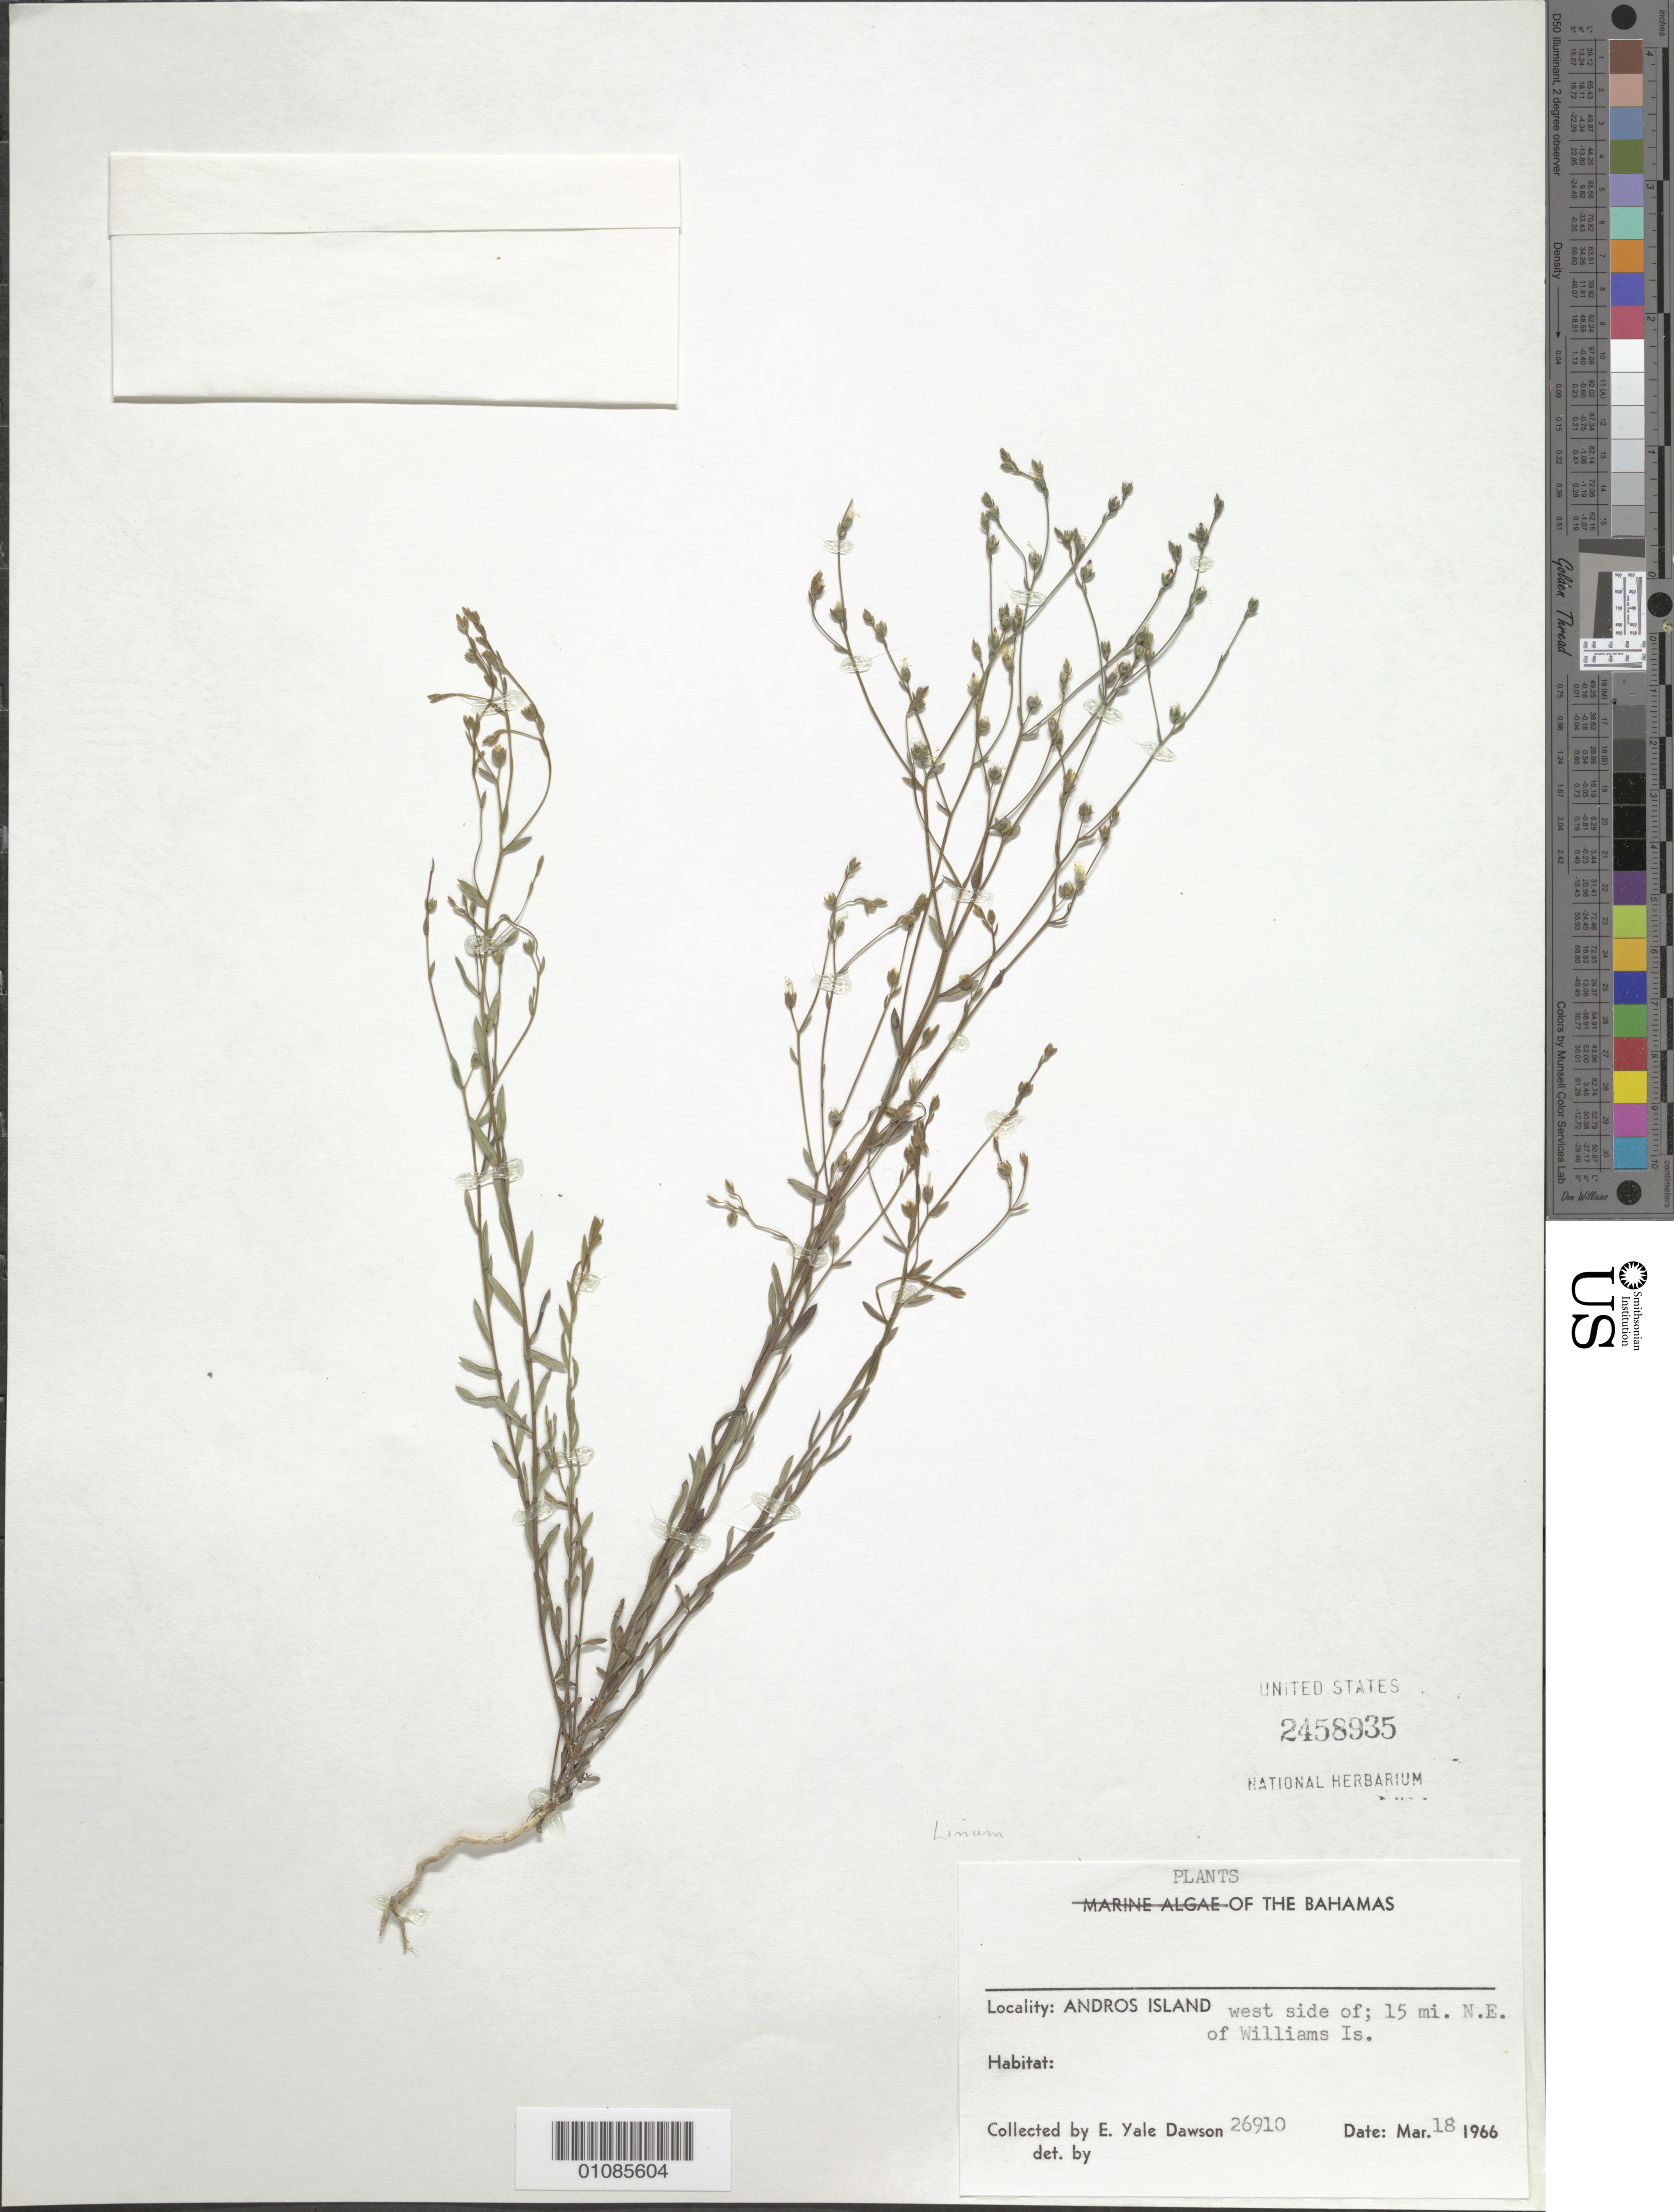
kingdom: Plantae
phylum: Tracheophyta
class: Magnoliopsida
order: Malpighiales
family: Linaceae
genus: Linum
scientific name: Linum bahamense f. bahamense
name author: Northr.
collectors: E. Y. Dawson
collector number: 26910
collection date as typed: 18 Mar 1966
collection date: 1966-03-18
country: Bahamas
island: Andros I.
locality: W side of; 15 miles N.E. of Williams Is.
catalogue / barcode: US 2458935